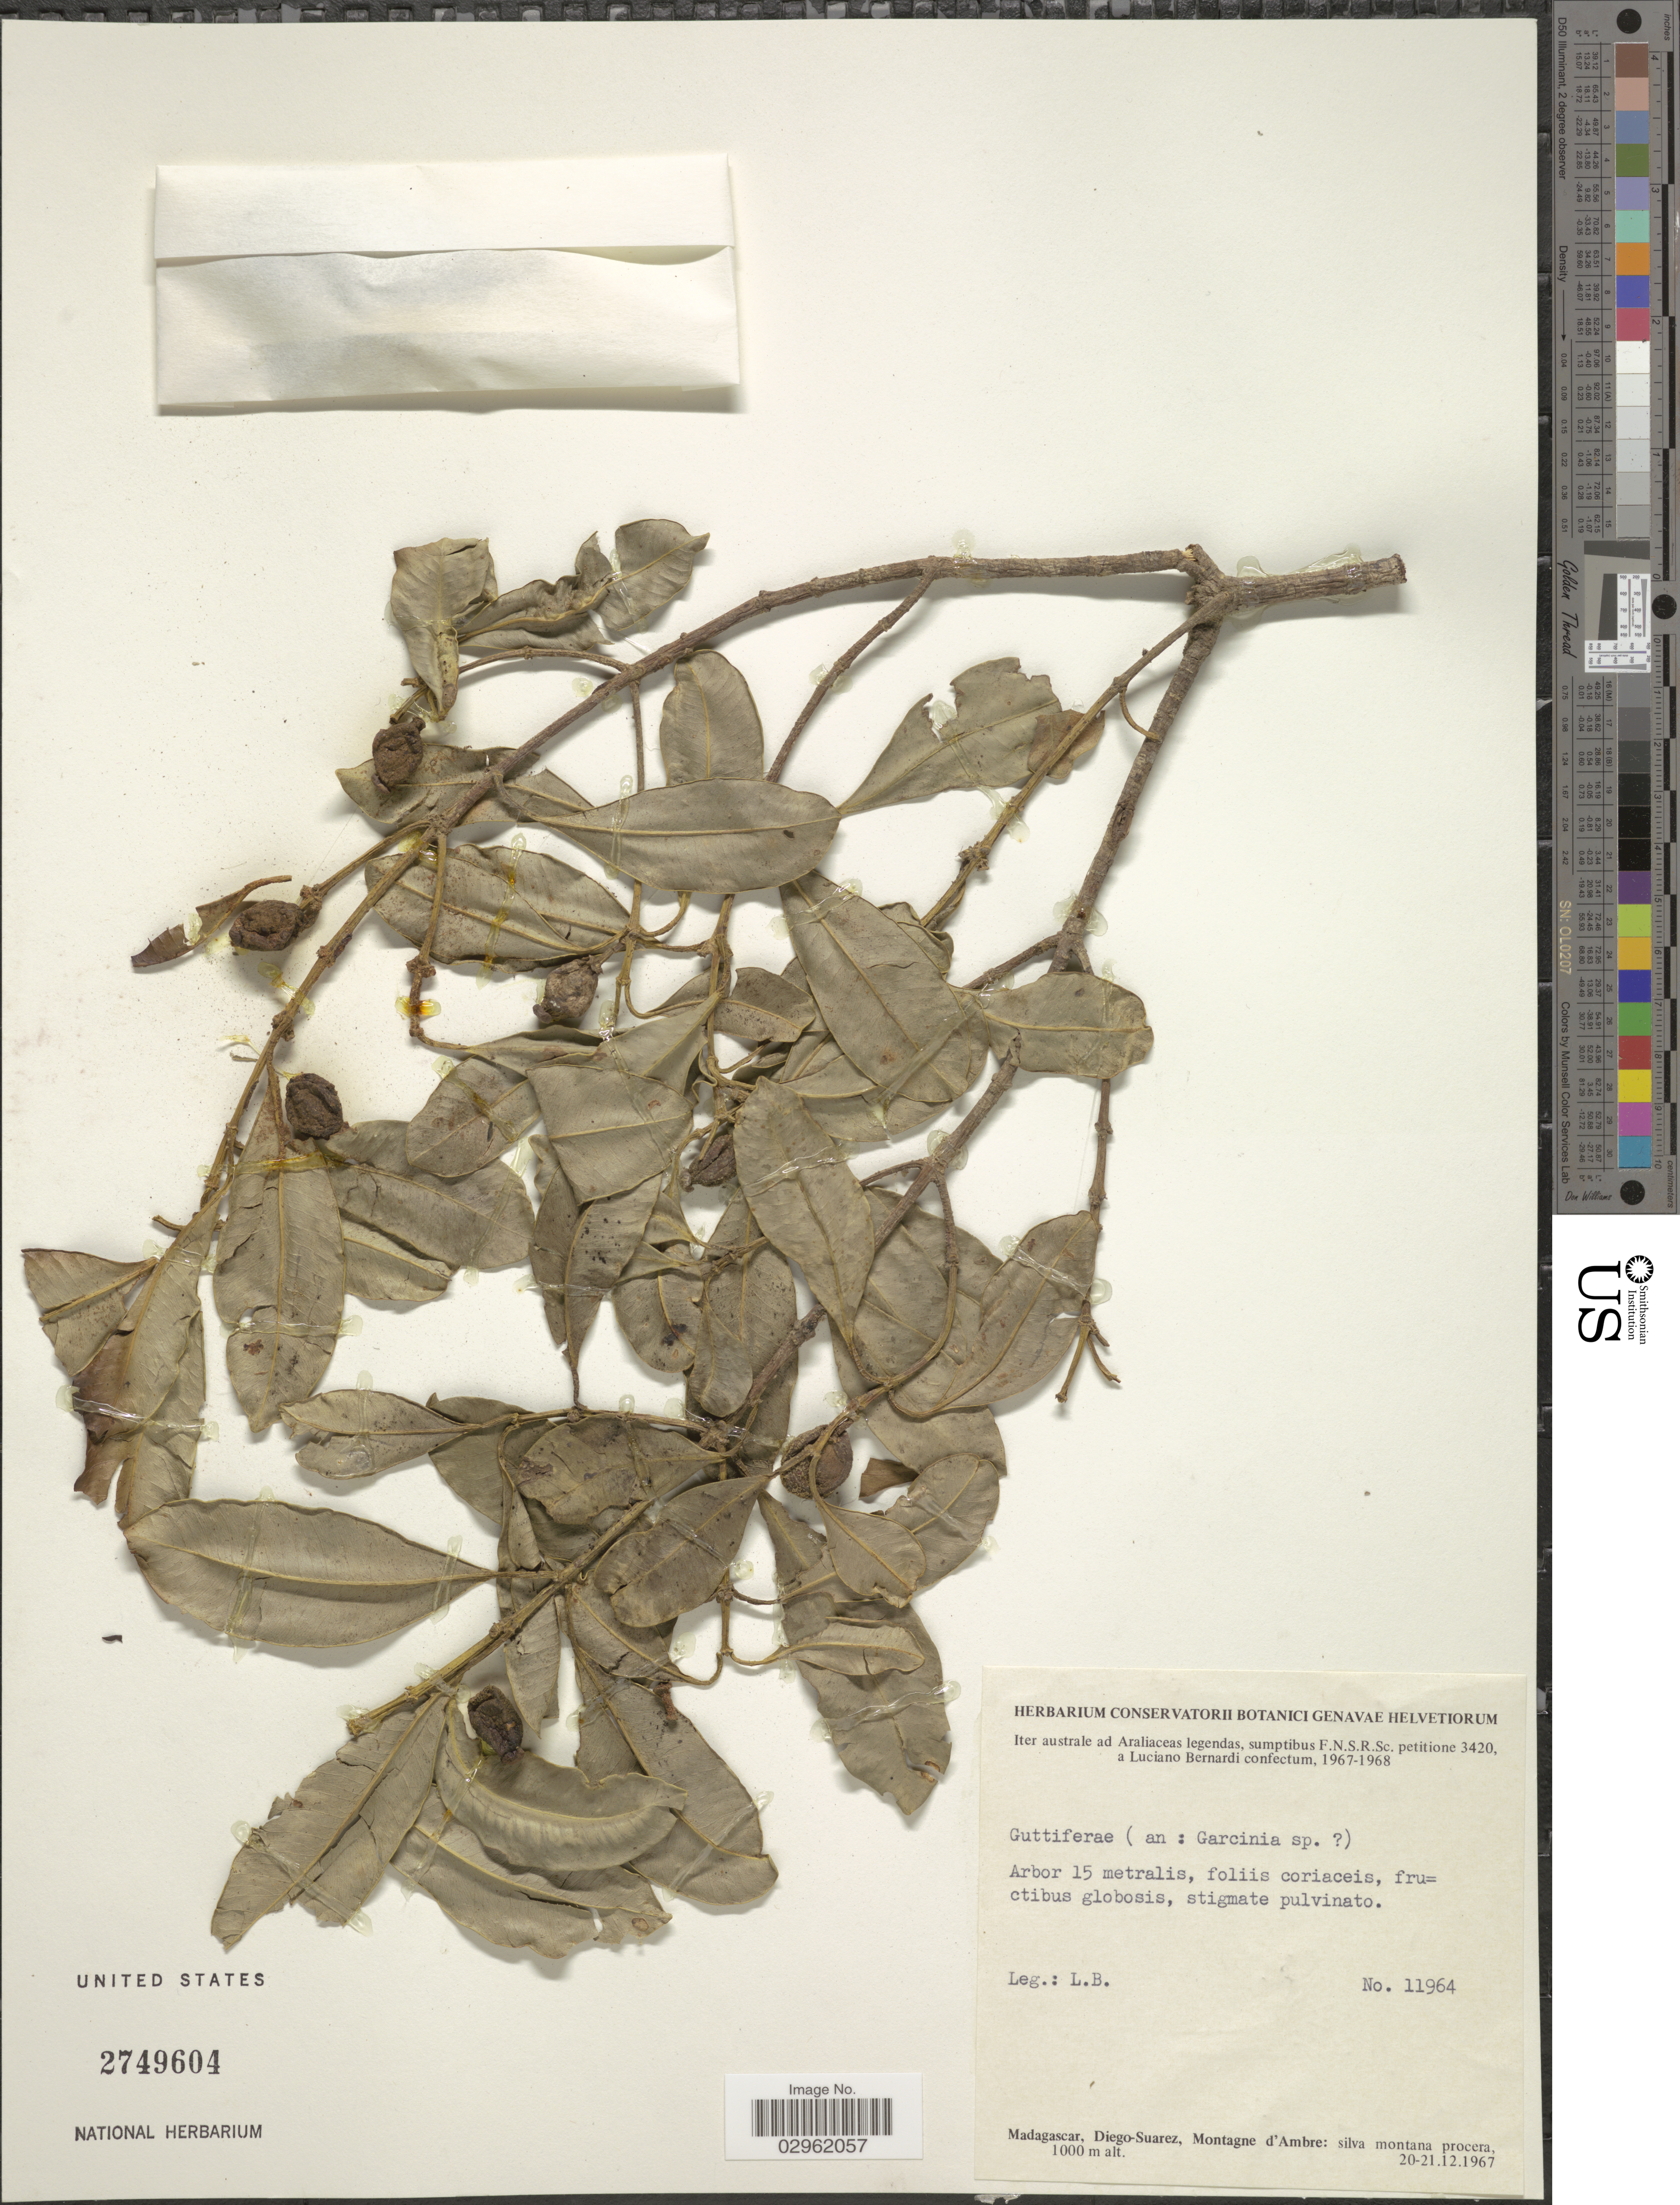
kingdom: Plantae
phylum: Tracheophyta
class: Magnoliopsida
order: Malpighiales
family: Clusiaceae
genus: Garcinia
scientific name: Garcinia sp.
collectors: L. Bernardi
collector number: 11964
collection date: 1967-12-20/1967-12-21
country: Madagascar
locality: Diego-Suarez, Montagne d'Ambre: silva montana procera.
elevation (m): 1000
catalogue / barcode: US 2749604